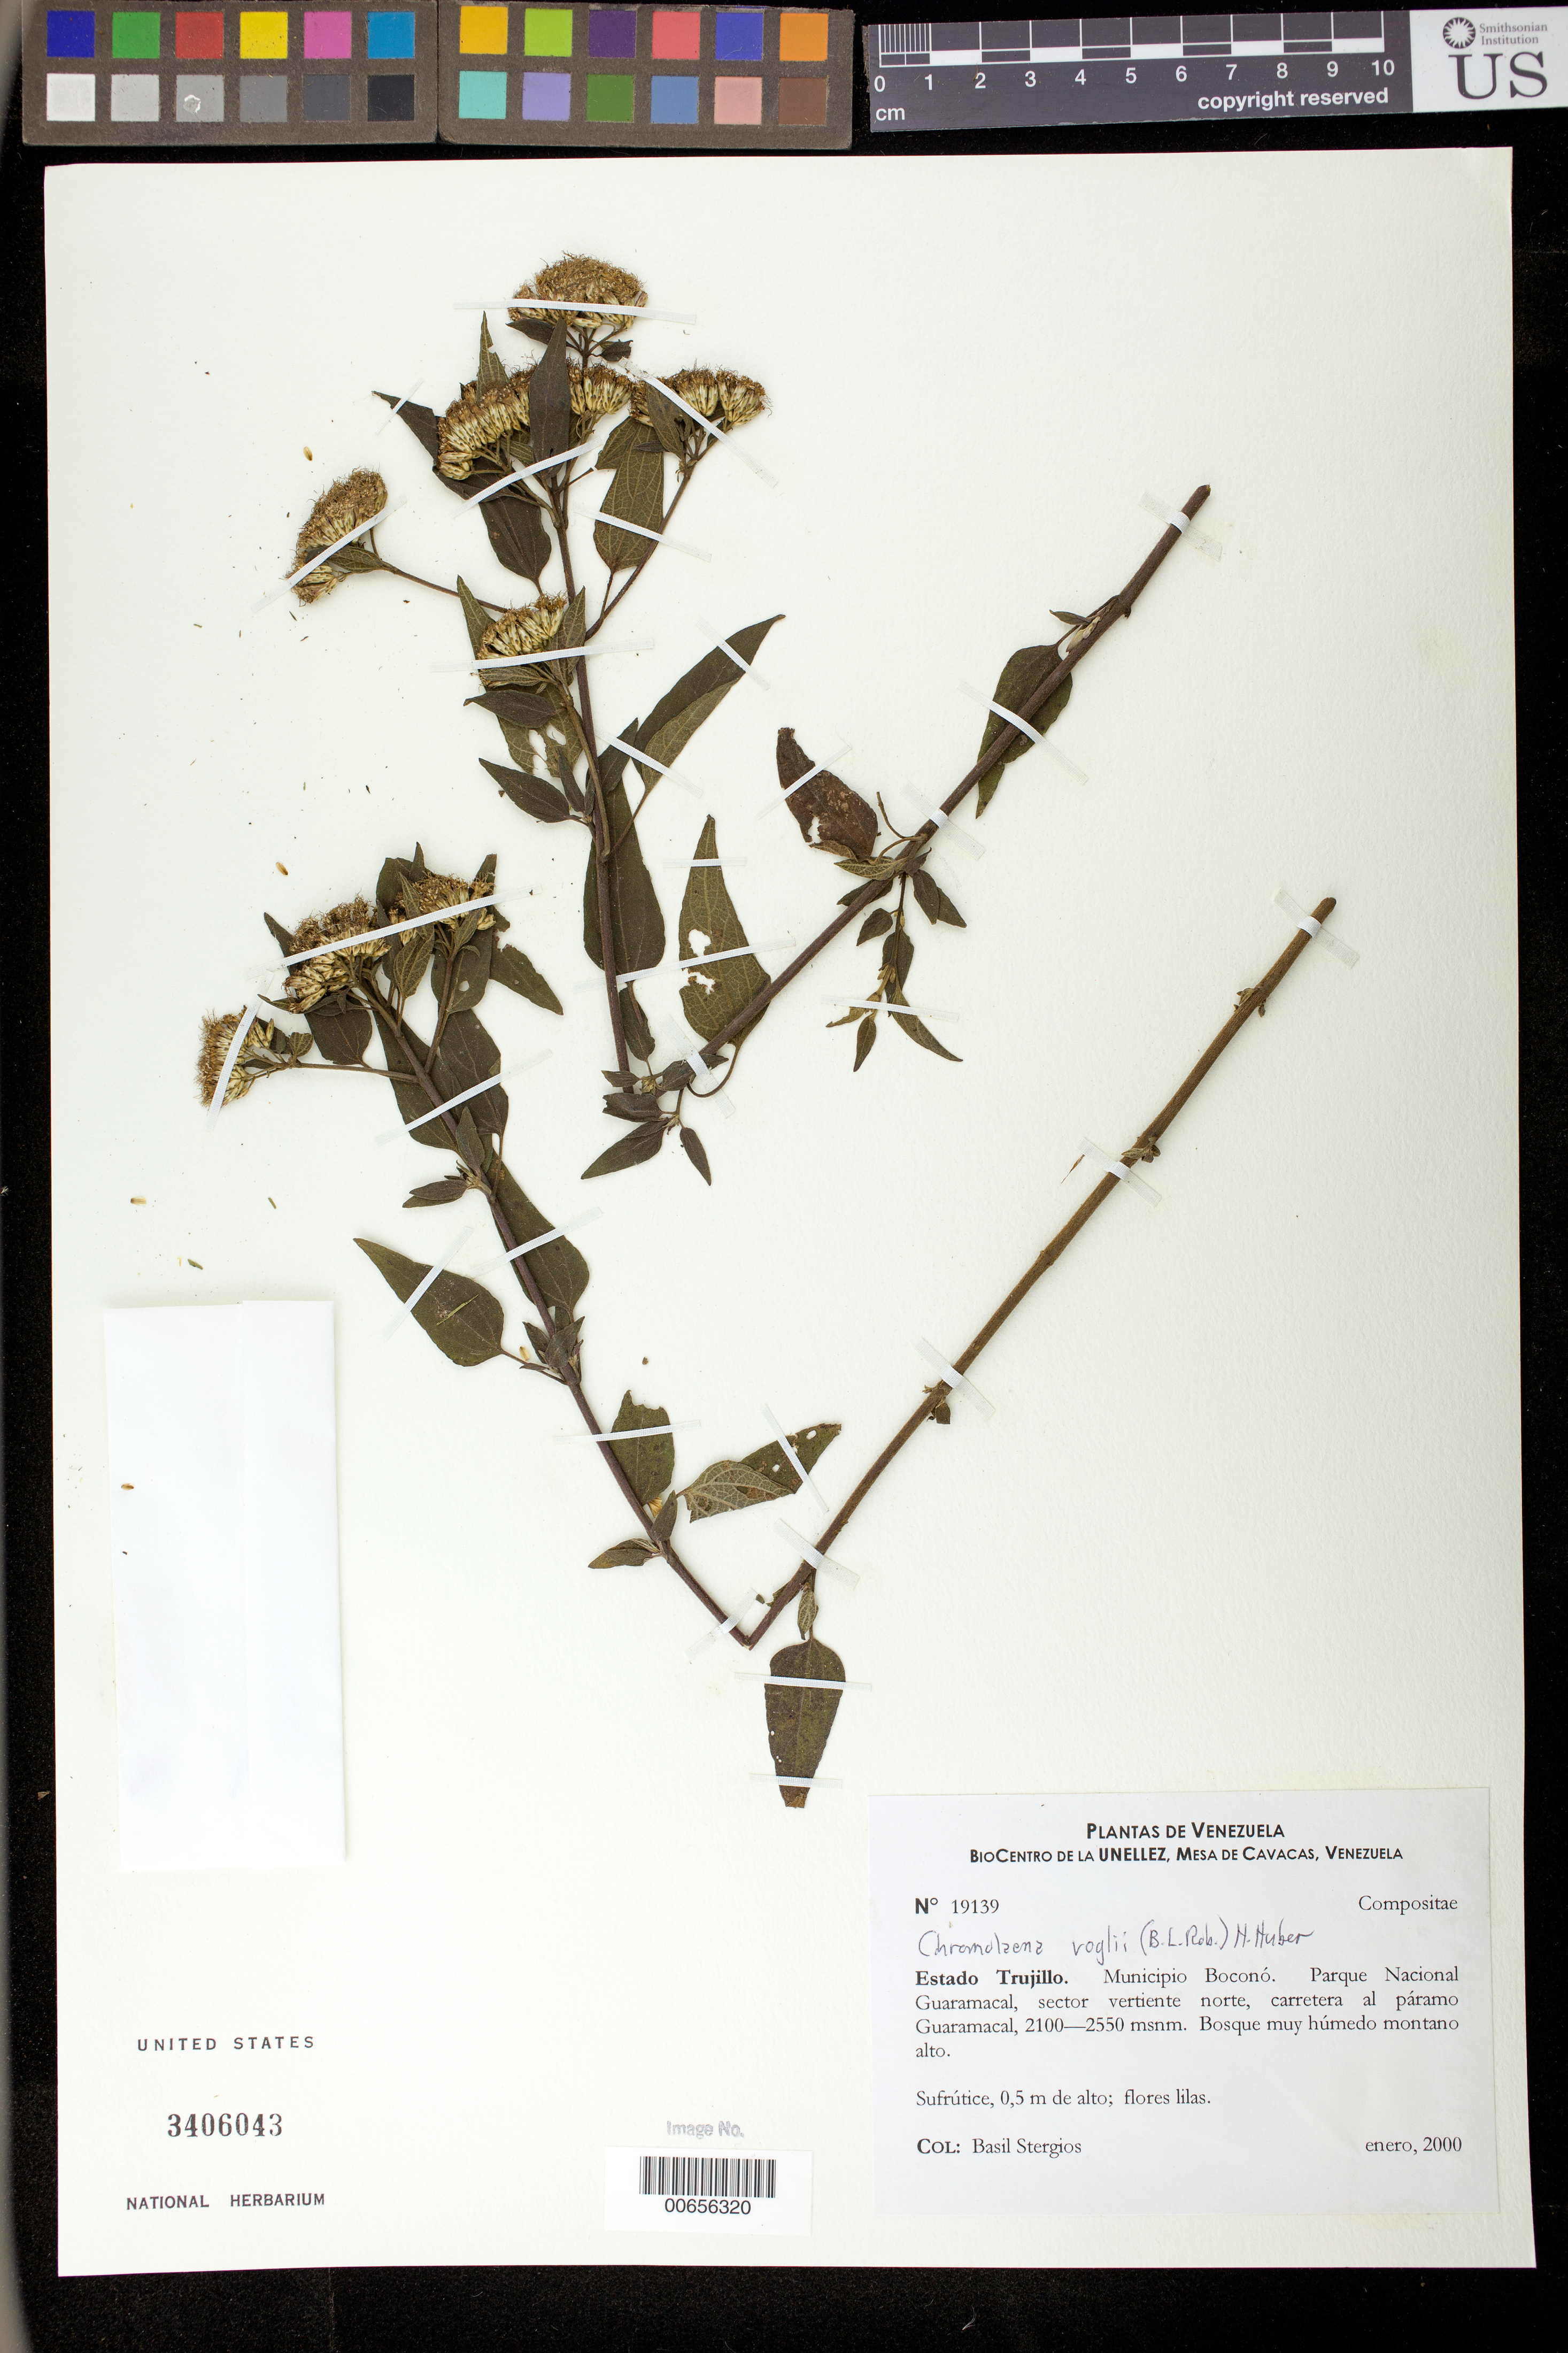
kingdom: Plantae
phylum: Tracheophyta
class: Magnoliopsida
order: Asterales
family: Asteraceae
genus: Chromolaena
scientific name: Chromolaena voglii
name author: (B.L. Rob.) H. Huber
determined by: Robinson, Harold E., (US)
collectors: B. G. Stergios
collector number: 19139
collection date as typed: Jan 2000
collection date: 2000-01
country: Venezuela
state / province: Trujillo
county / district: Boconó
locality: Parque Nacional Guaramacal, vertiente N, carretera al páramo Guaramacal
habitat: Bosque muy húmedo montano alto.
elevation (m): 2100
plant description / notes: MY, PORT, US, VEN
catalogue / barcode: US 3406043